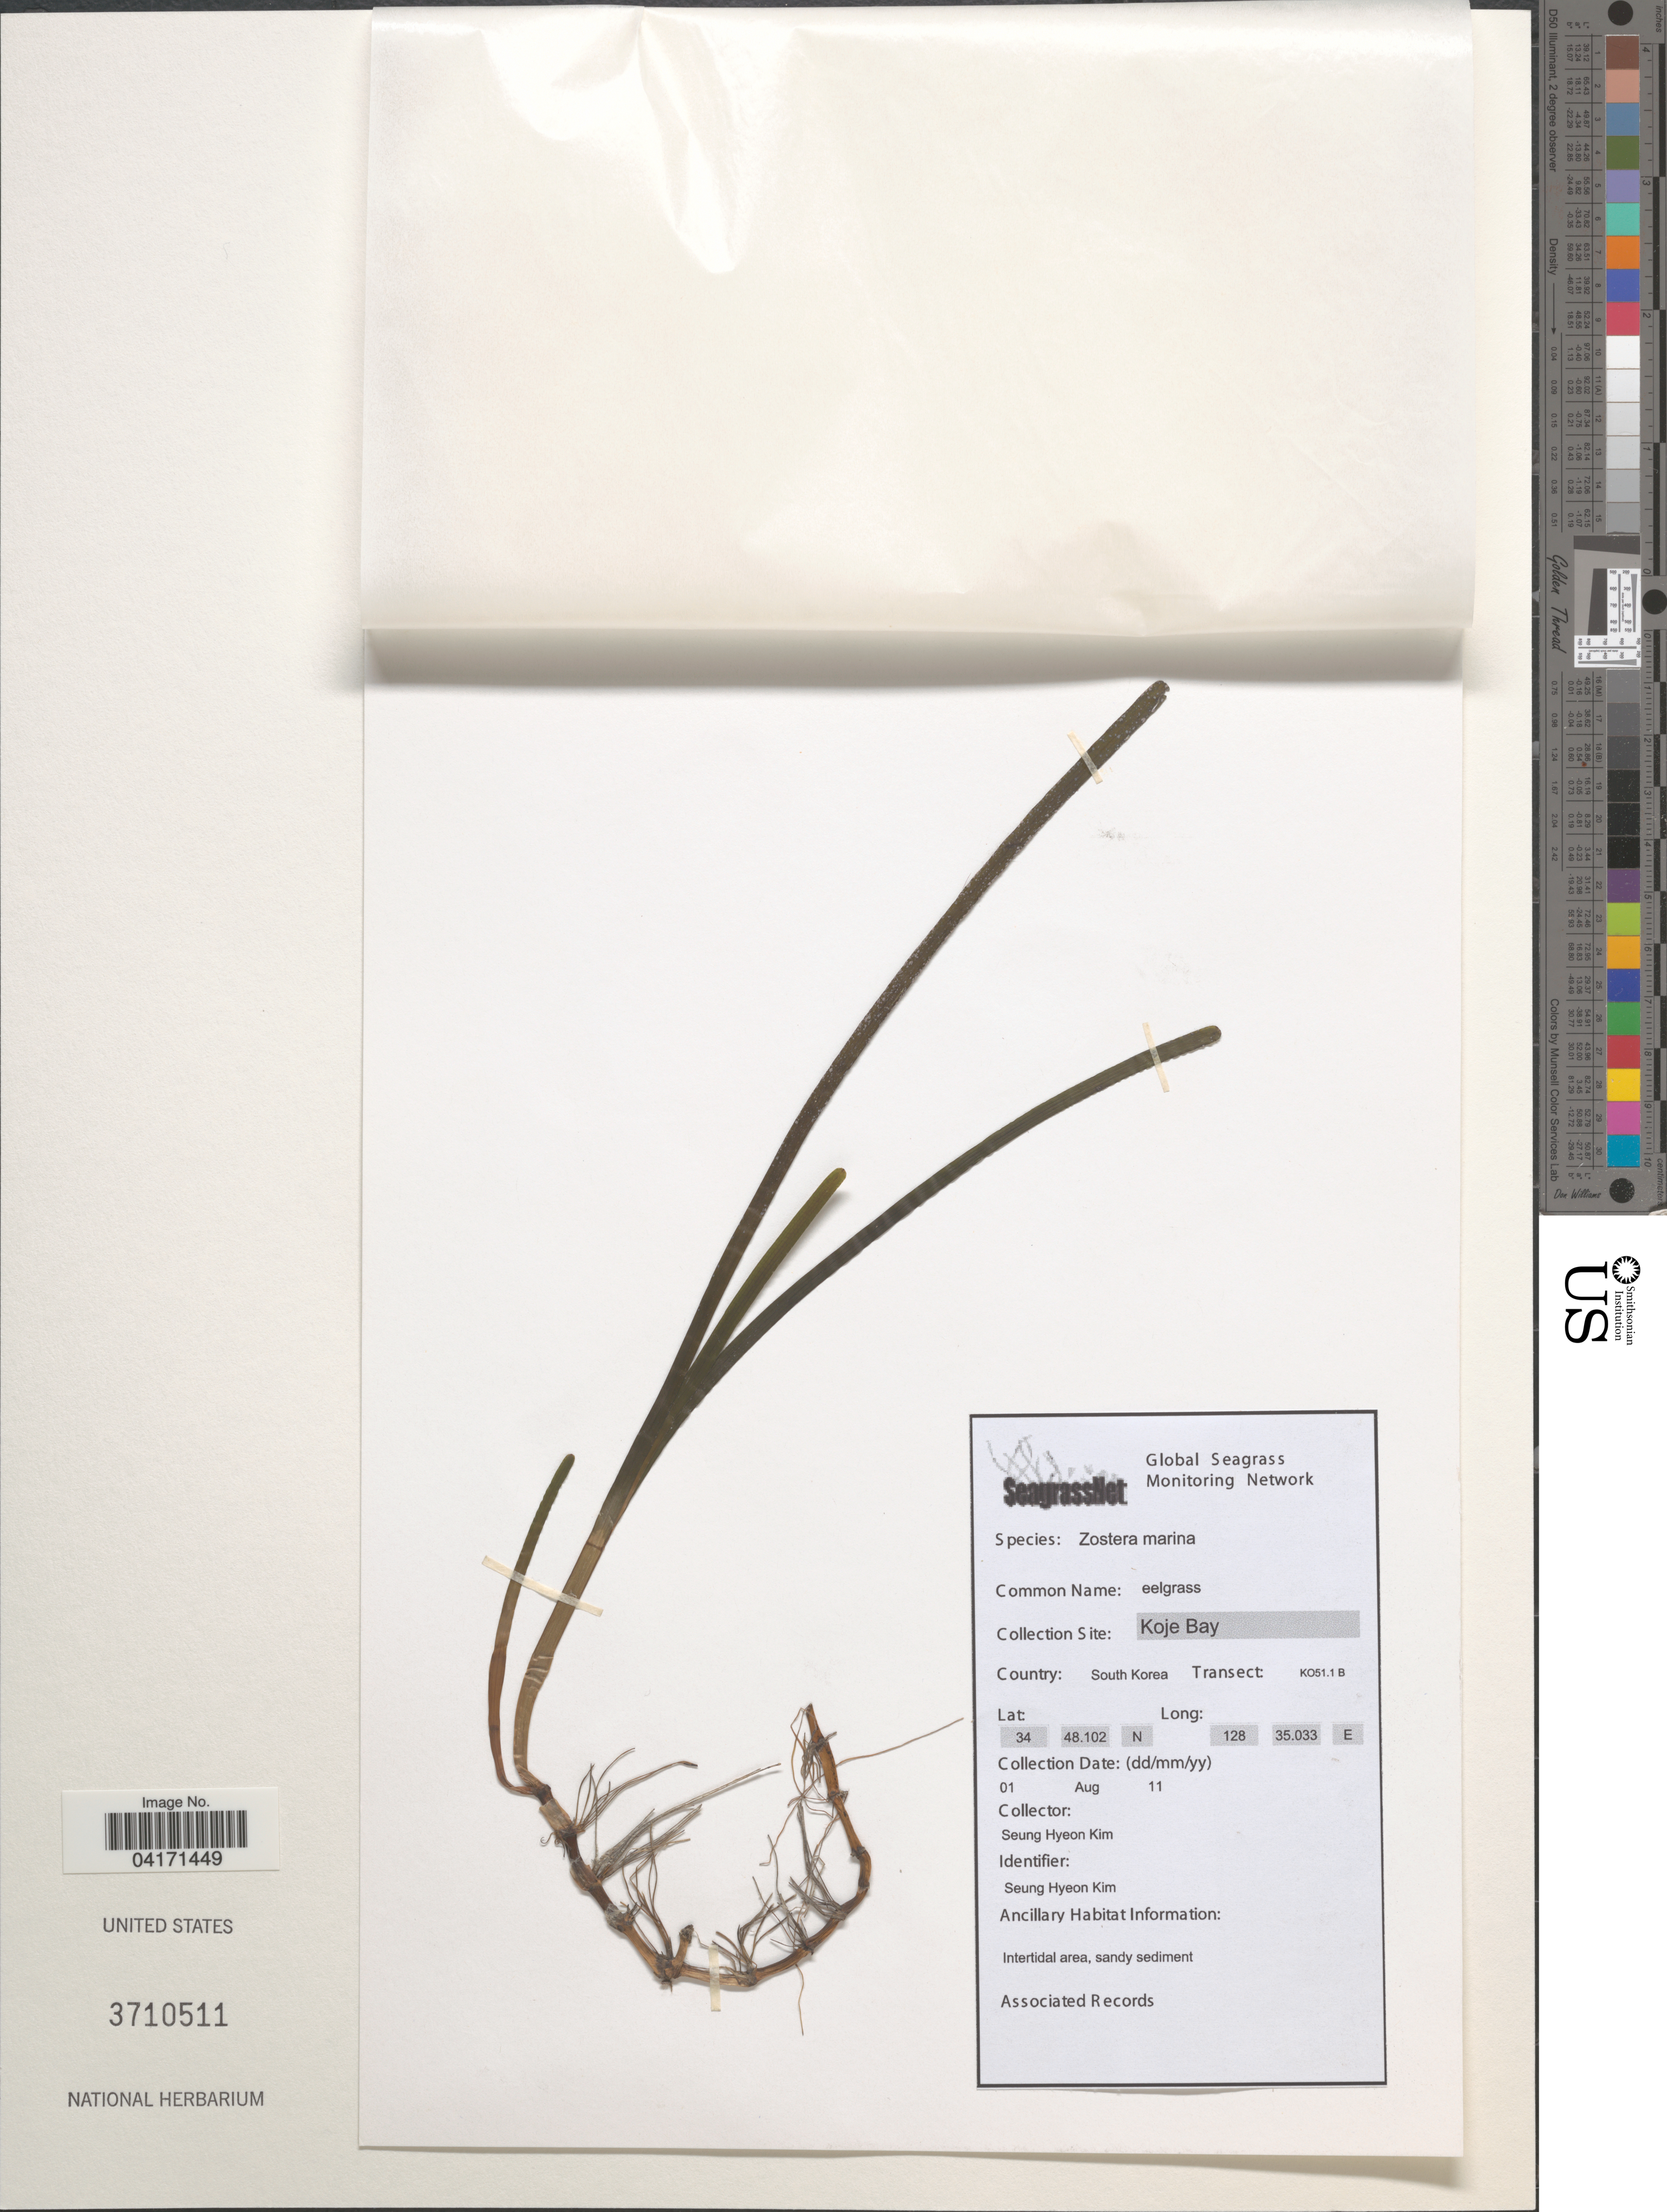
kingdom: Plantae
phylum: Tracheophyta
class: Liliopsida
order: Alismatales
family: Zosteraceae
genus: Zostera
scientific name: Zostera marina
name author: L.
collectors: S. Kim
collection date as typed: Transcribed d/m/y: 1/8/11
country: South Korea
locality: Koje Bay. Transect: KO51.1 B.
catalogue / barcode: US 3710511